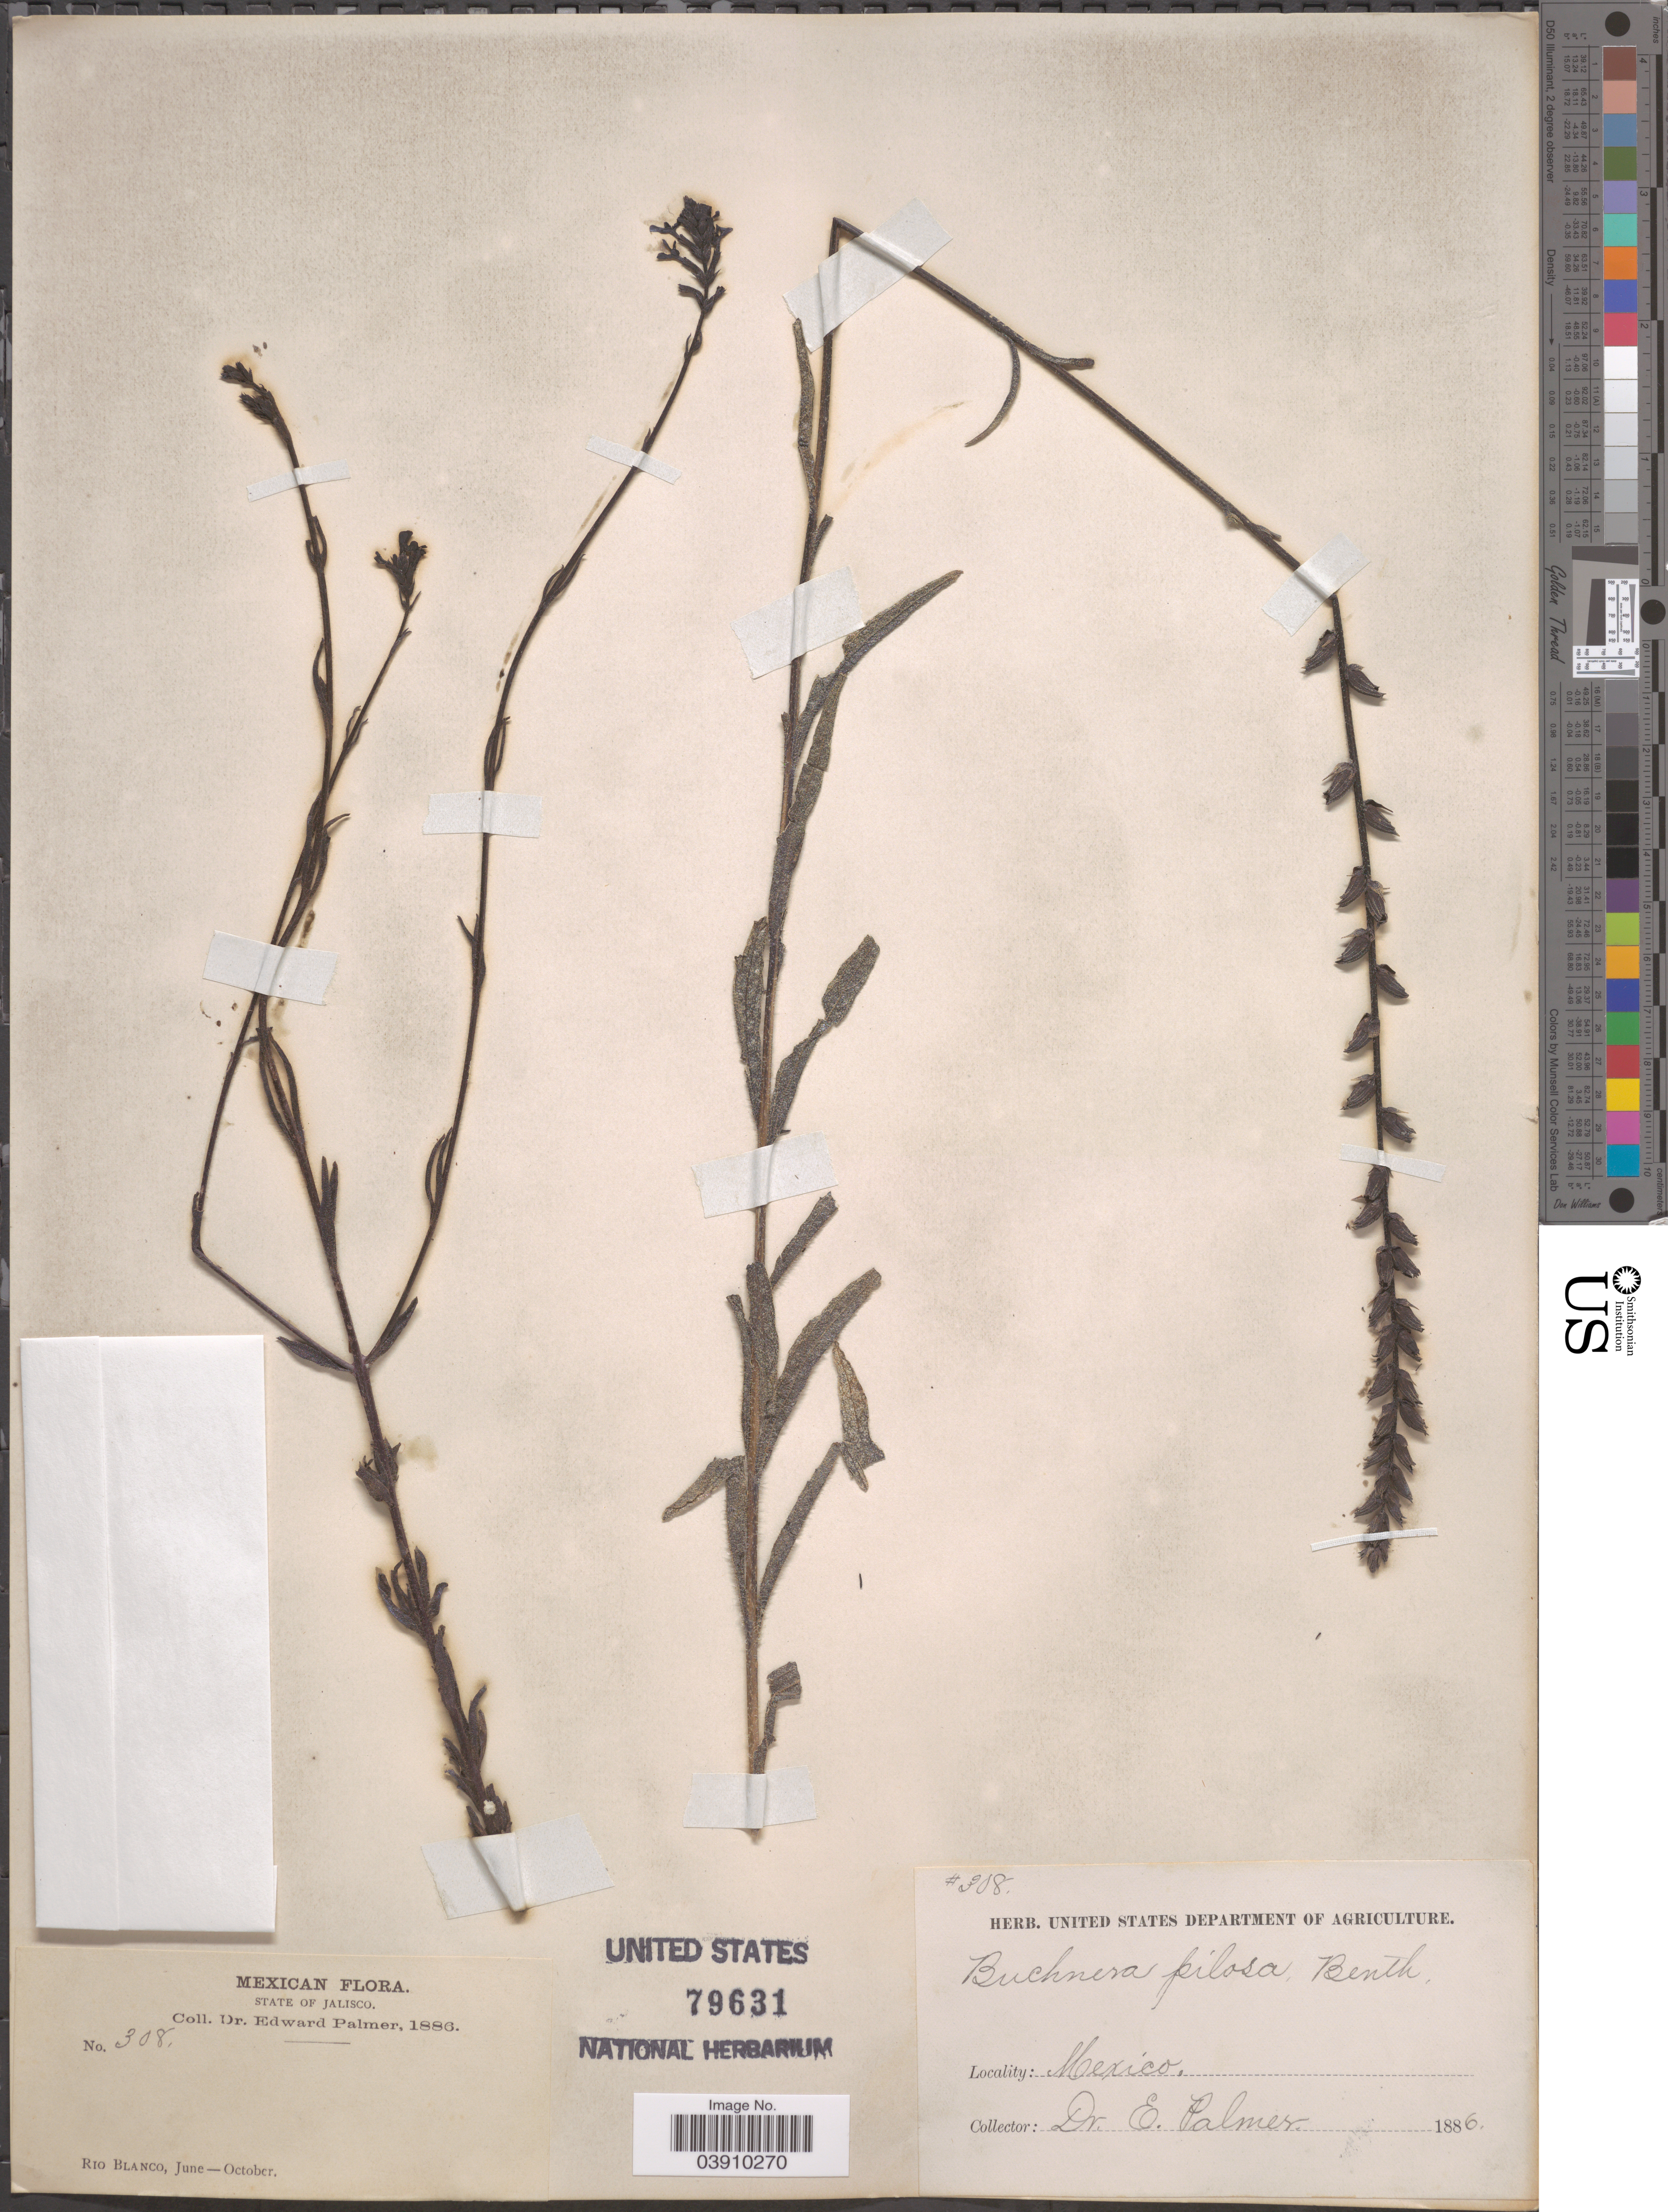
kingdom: Plantae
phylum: Tracheophyta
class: Magnoliopsida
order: Lamiales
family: Orobanchaceae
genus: Buchnera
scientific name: Buchnera pusilla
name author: Kunth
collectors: E. Palmer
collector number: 308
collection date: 1886-06/1886-10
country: Mexico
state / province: Jalisco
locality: Rio Blanco.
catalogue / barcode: US 79631